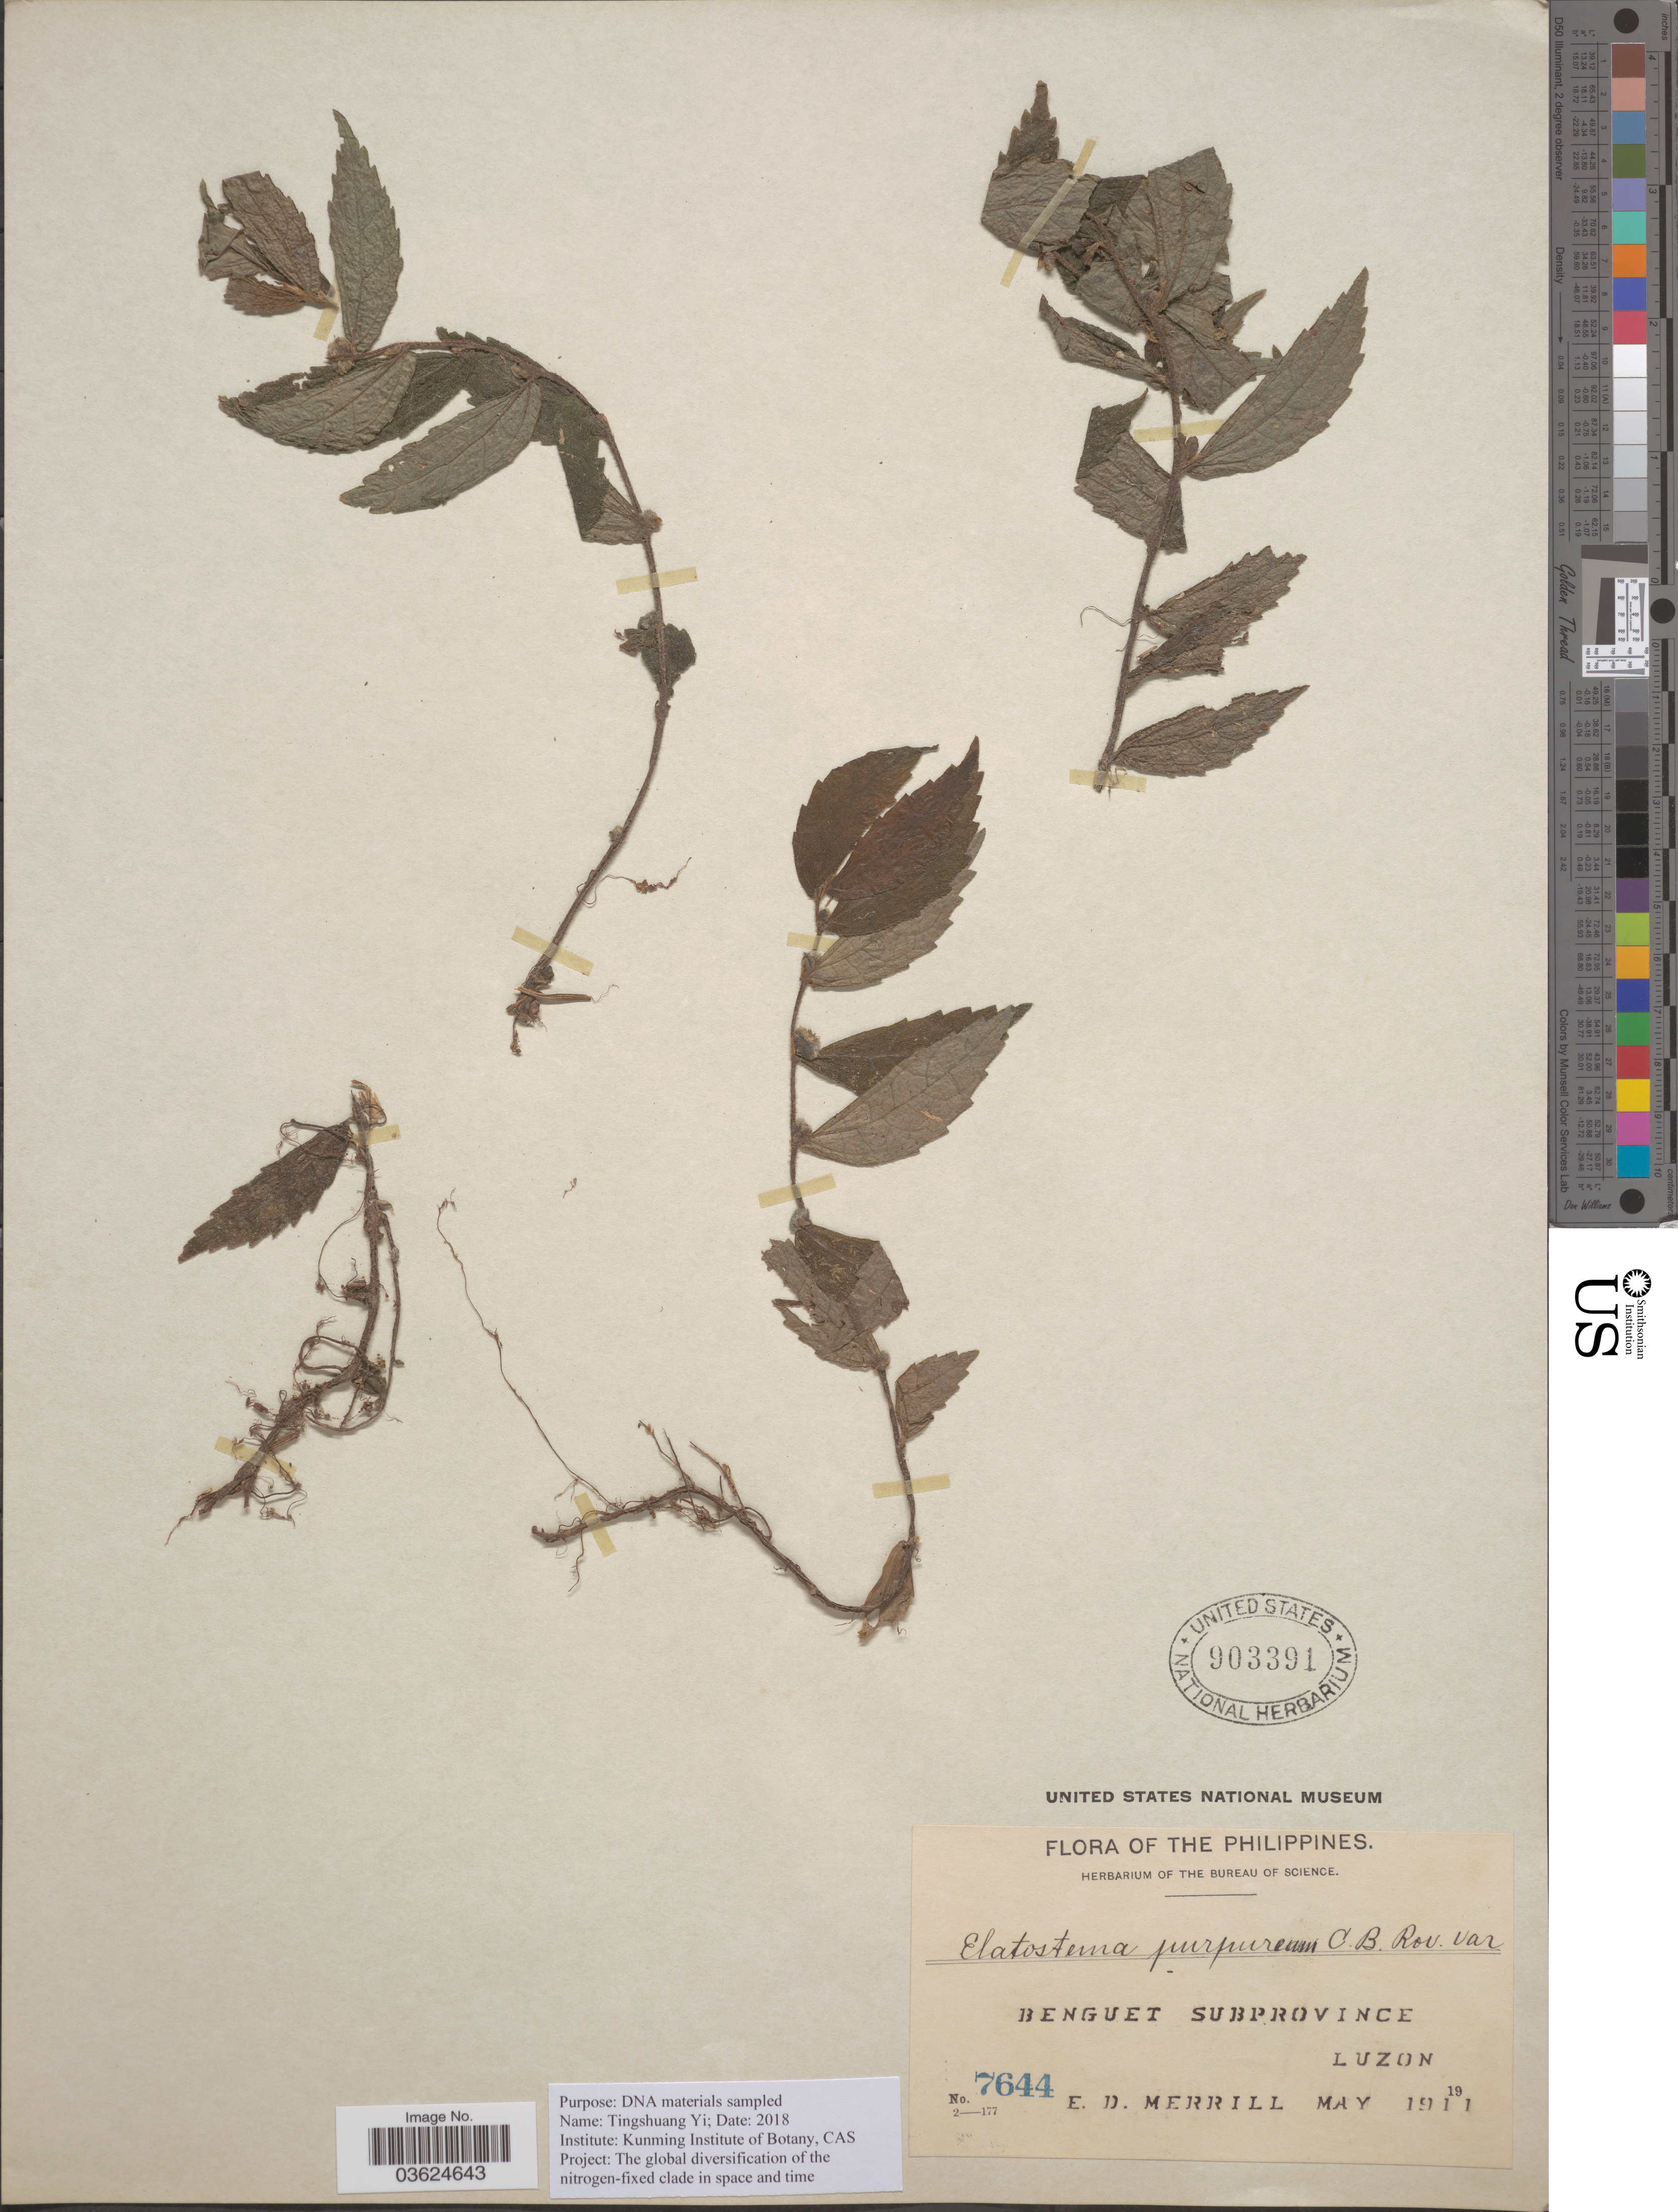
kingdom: Plantae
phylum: Tracheophyta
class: Magnoliopsida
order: Rosales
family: Urticaceae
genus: Elatostema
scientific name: Elatostema purpureum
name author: C.B. Rob.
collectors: E. D. Merrill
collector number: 7644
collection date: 1911-05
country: Philippines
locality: Benguet Subprovince. Luzon.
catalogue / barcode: US 903391